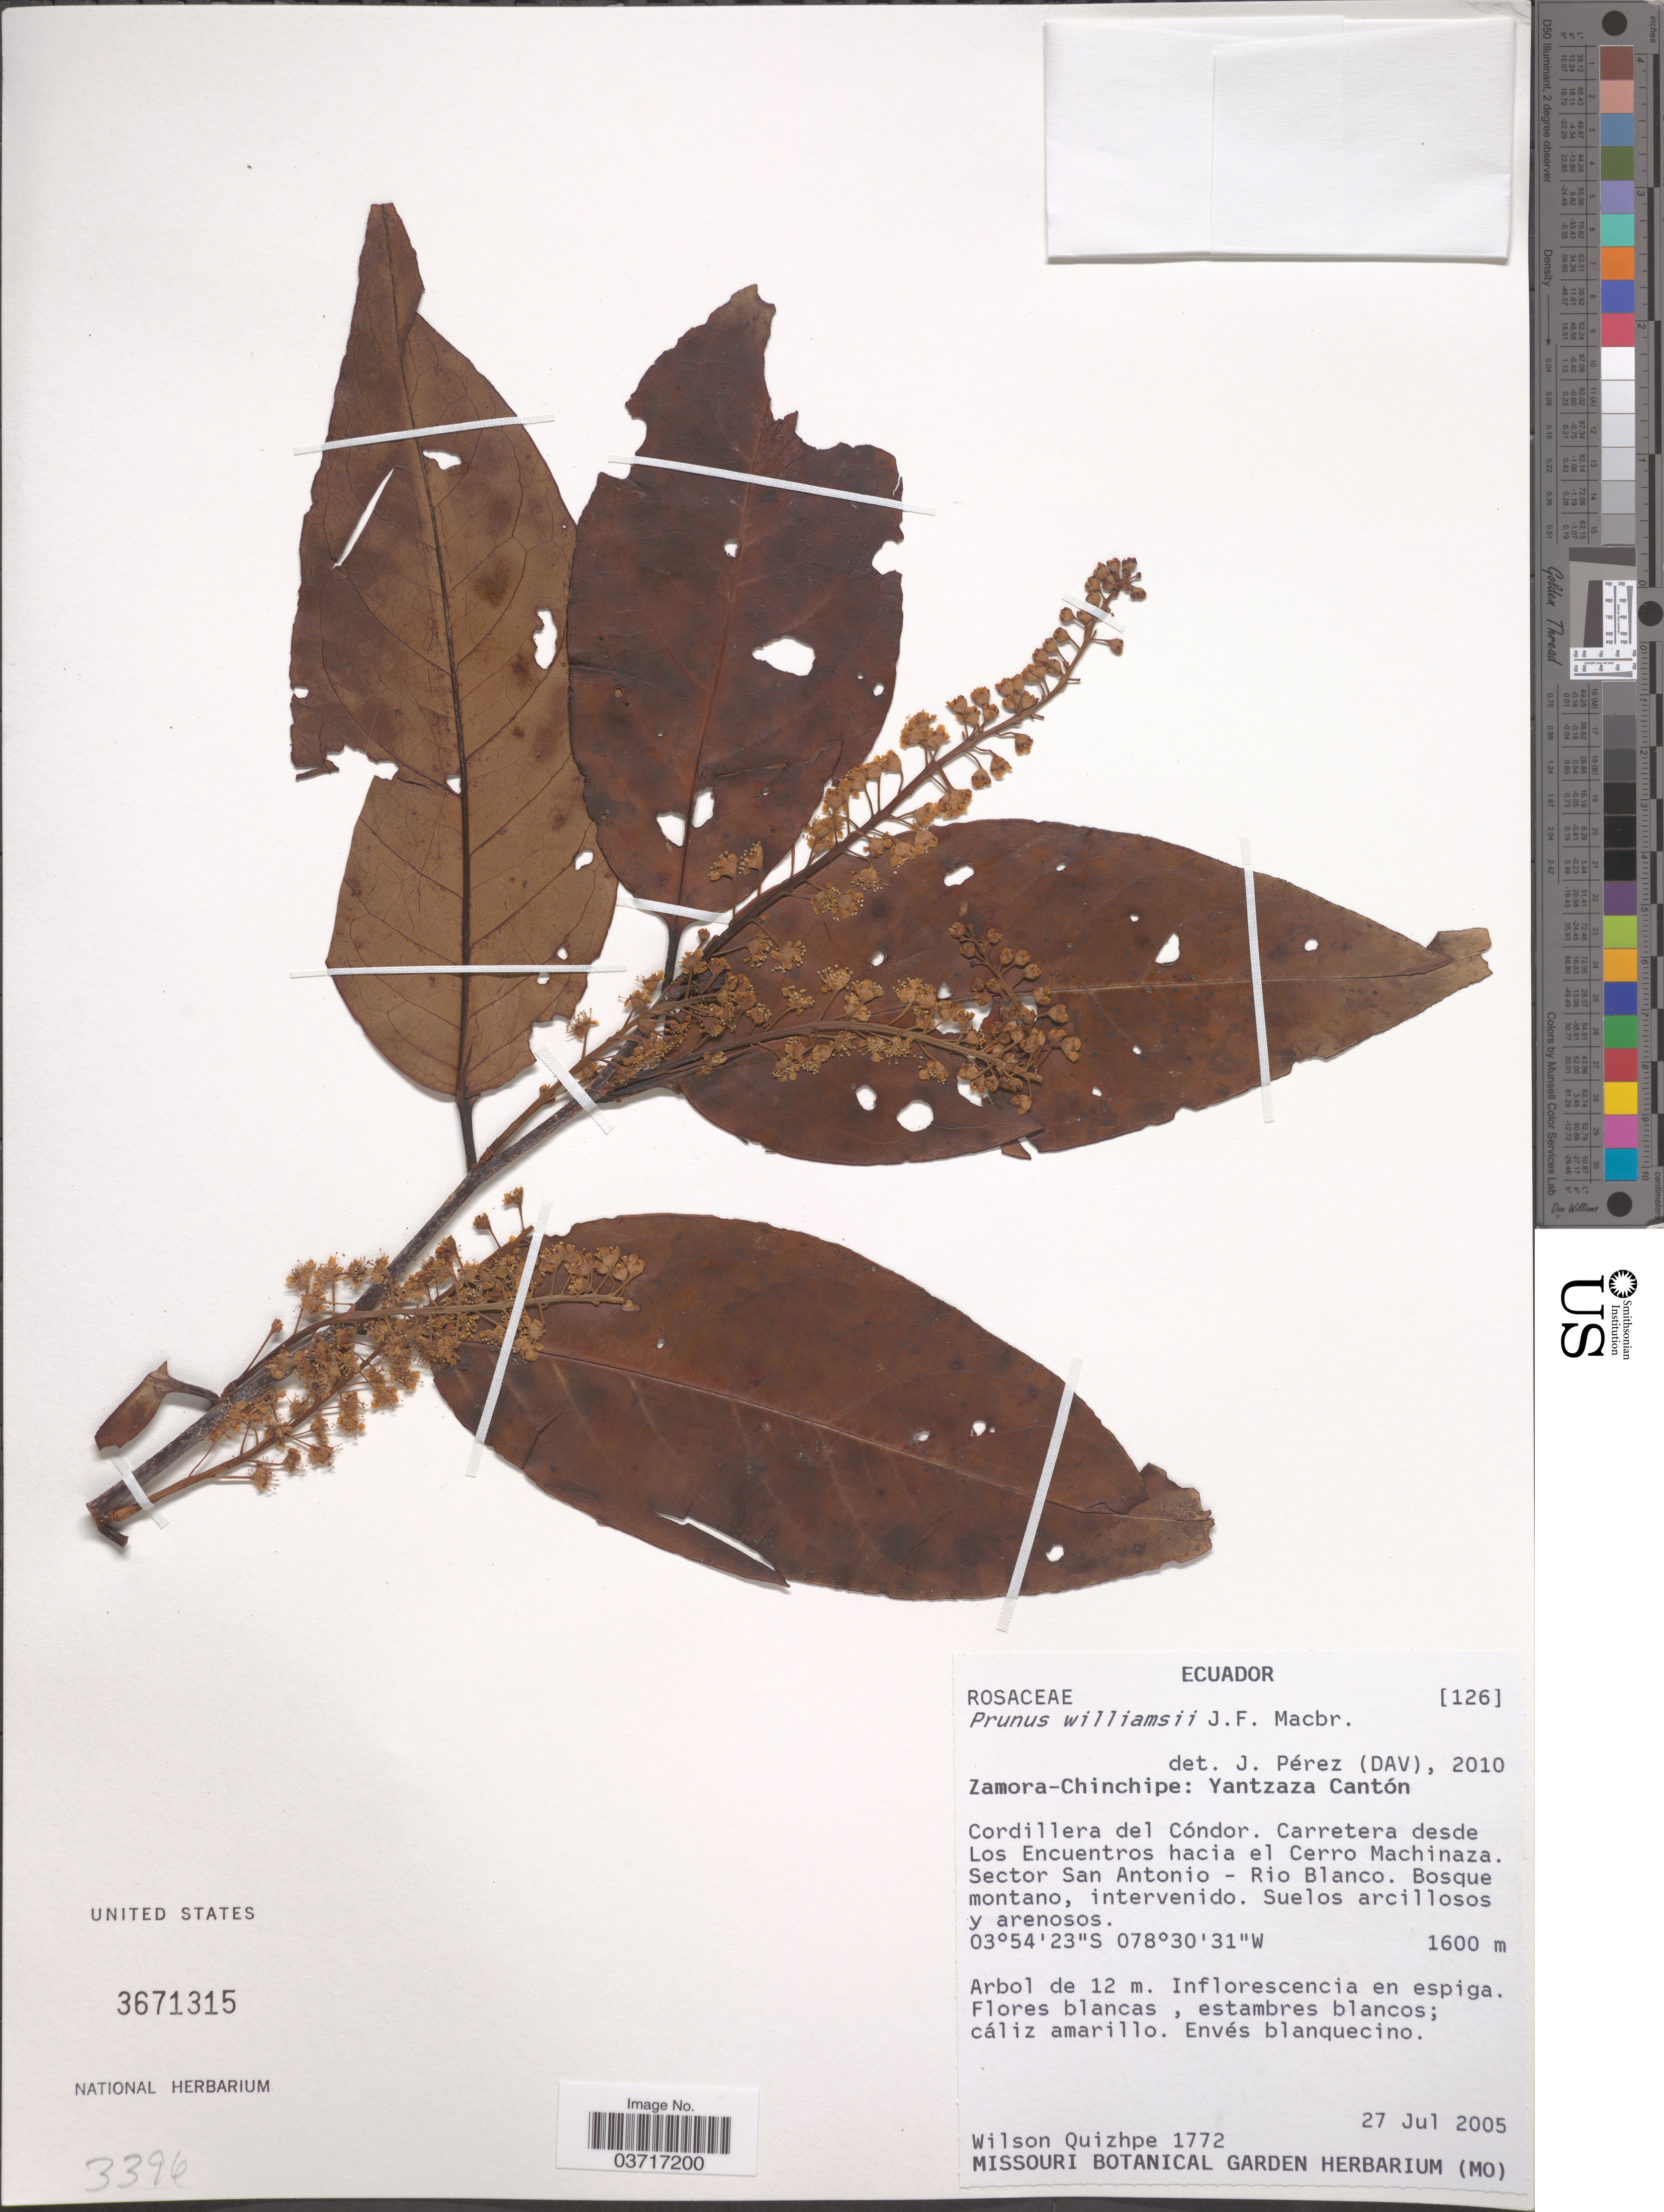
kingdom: Plantae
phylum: Tracheophyta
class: Magnoliopsida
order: Rosales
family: Rosaceae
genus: Prunus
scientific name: Prunus williamsii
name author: J.F. Macbr.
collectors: W. Quizhpe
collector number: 1772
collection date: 2005-07-27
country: Ecuador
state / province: Zamora-Chinchipe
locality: Yantzaza Cantón. Cordillera del Cóndor. Carretera desde Los Encuentros hacia el Cerro Machinaza. Sector San Antonio - Rio Blanco.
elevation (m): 1600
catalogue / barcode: US 3671315